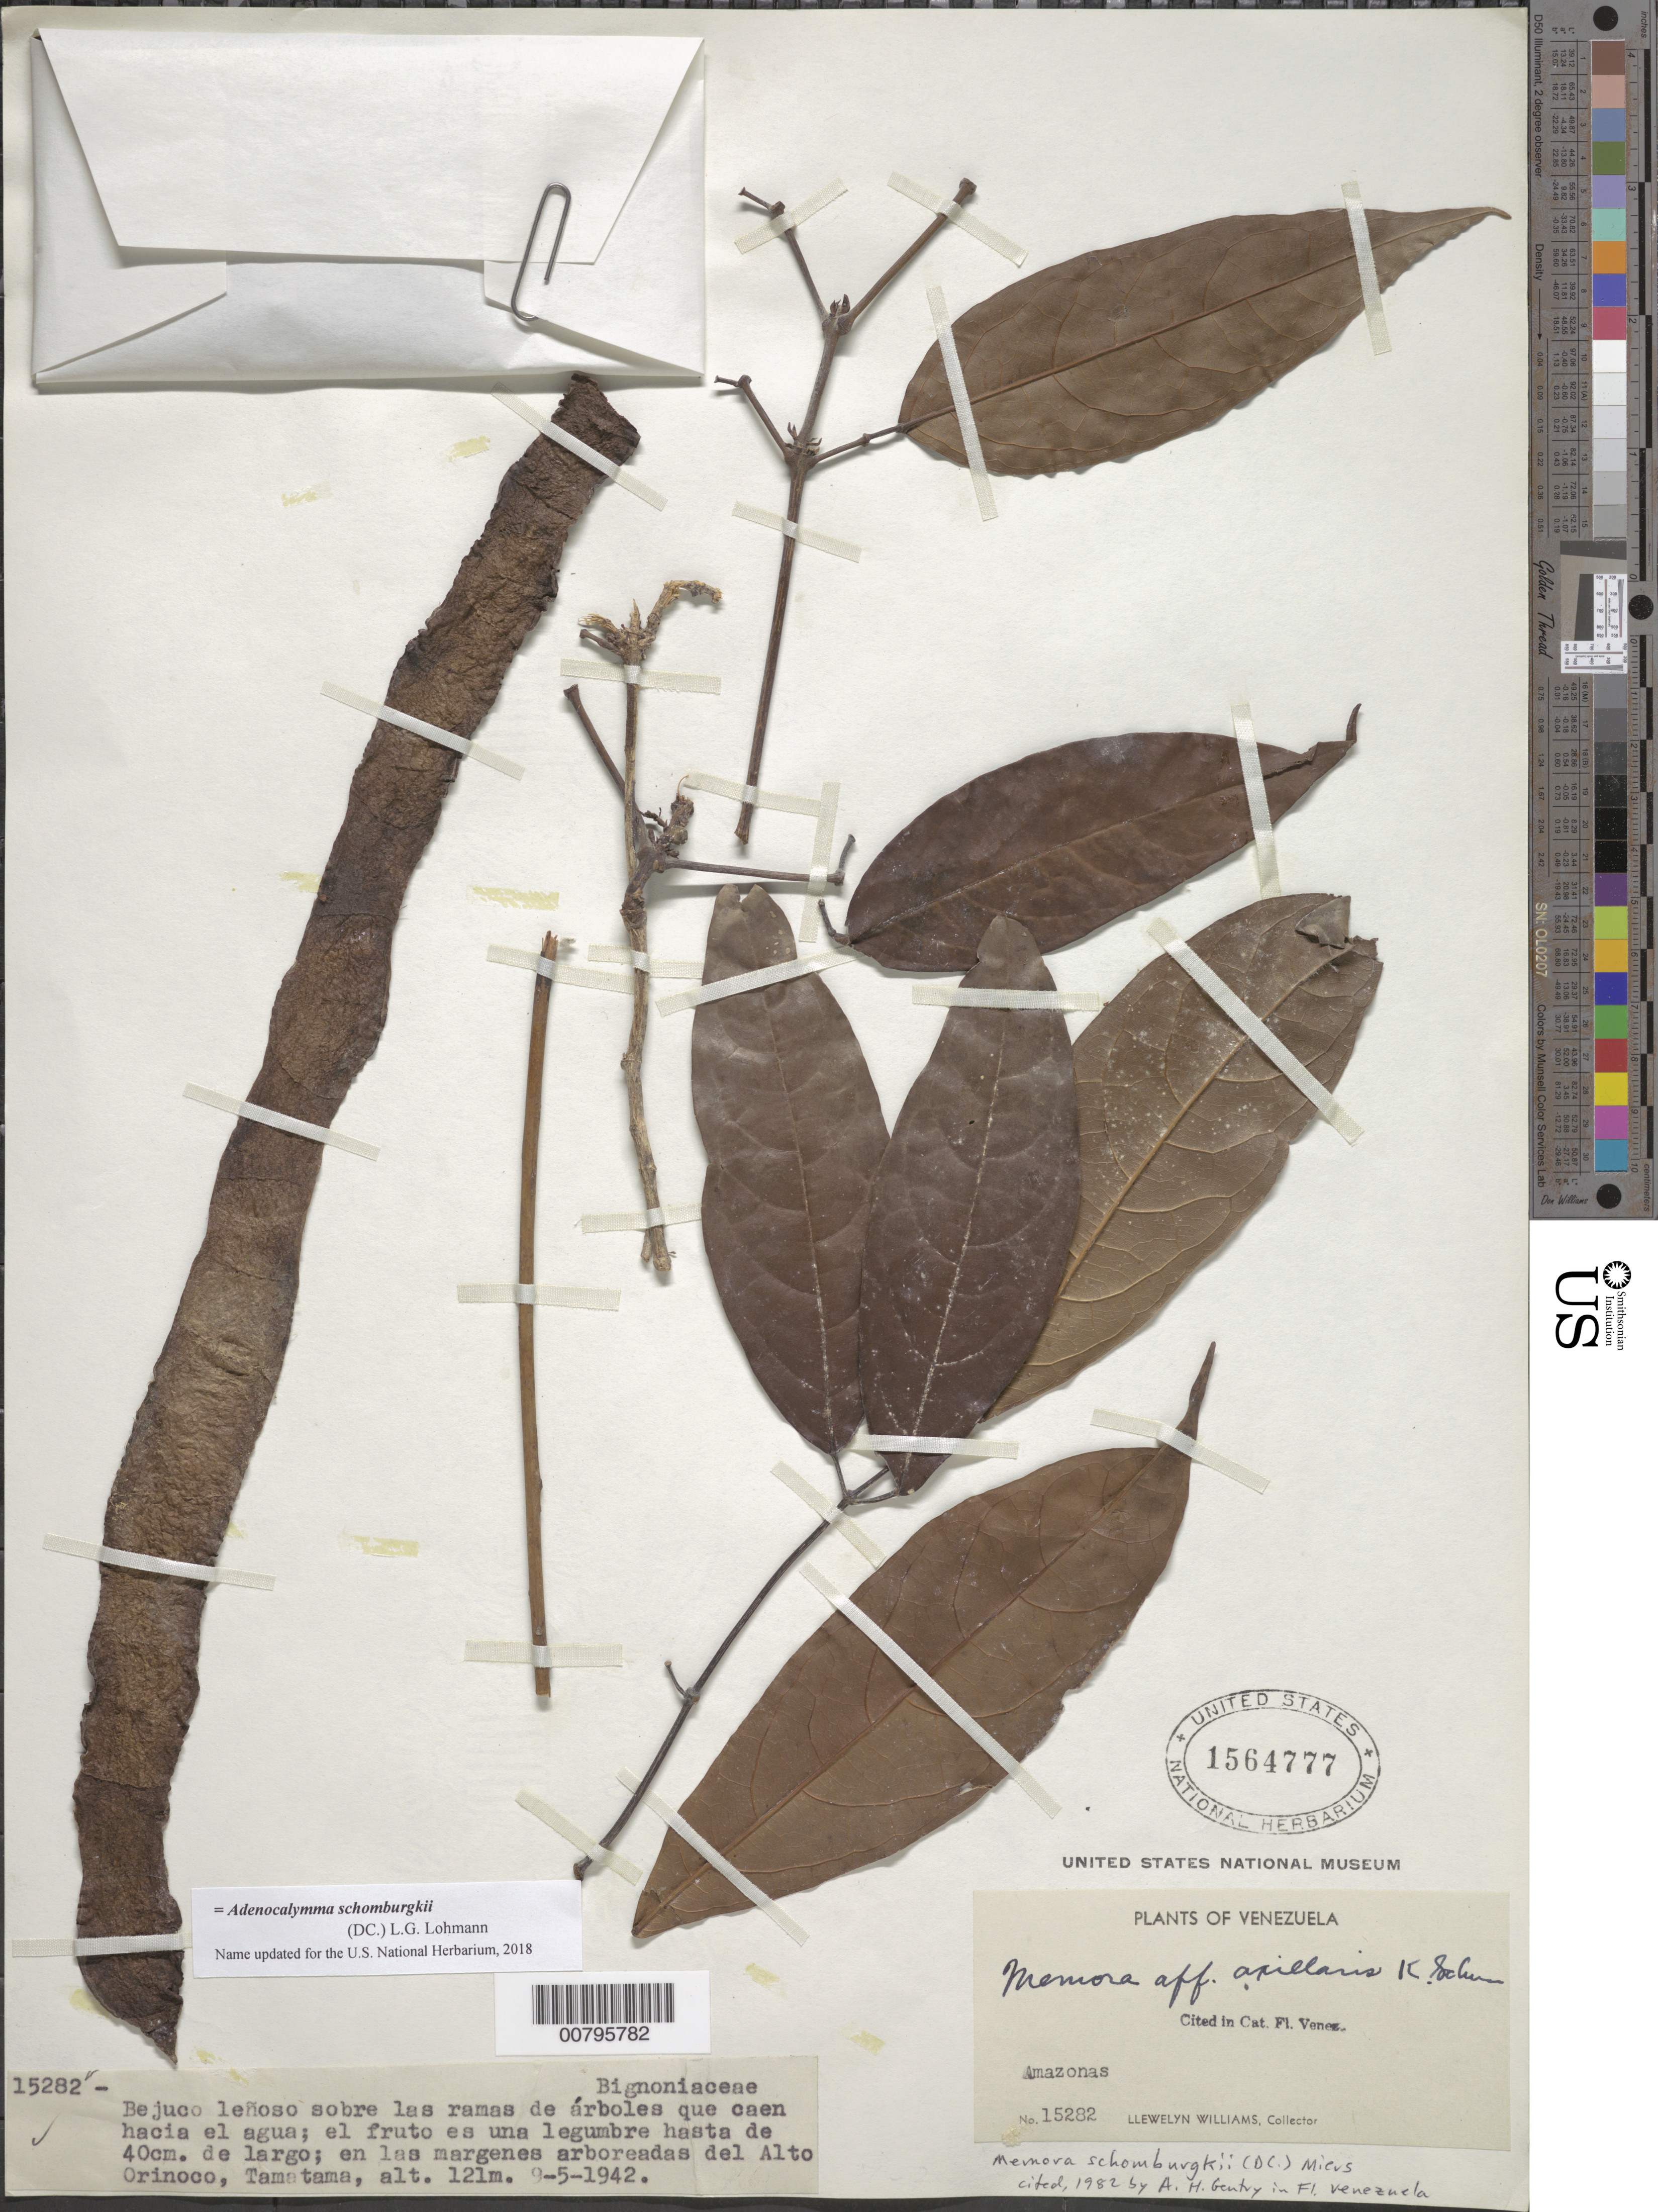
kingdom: Plantae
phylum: Tracheophyta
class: Magnoliopsida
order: Lamiales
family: Bignoniaceae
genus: Adenocalymma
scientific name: Adenocalymma schomburgkii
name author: (DC.) L.G. Lohmann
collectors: Ll. Williams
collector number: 15282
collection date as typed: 9-May-42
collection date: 1942-05-09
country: Venezuela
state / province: Amazonas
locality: Tamatama, Alto Río Orinoco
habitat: Sobre las ramas de arboles que caen hacia el agua; en las mergenes arboreadas del rio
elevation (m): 121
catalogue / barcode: US 1564777